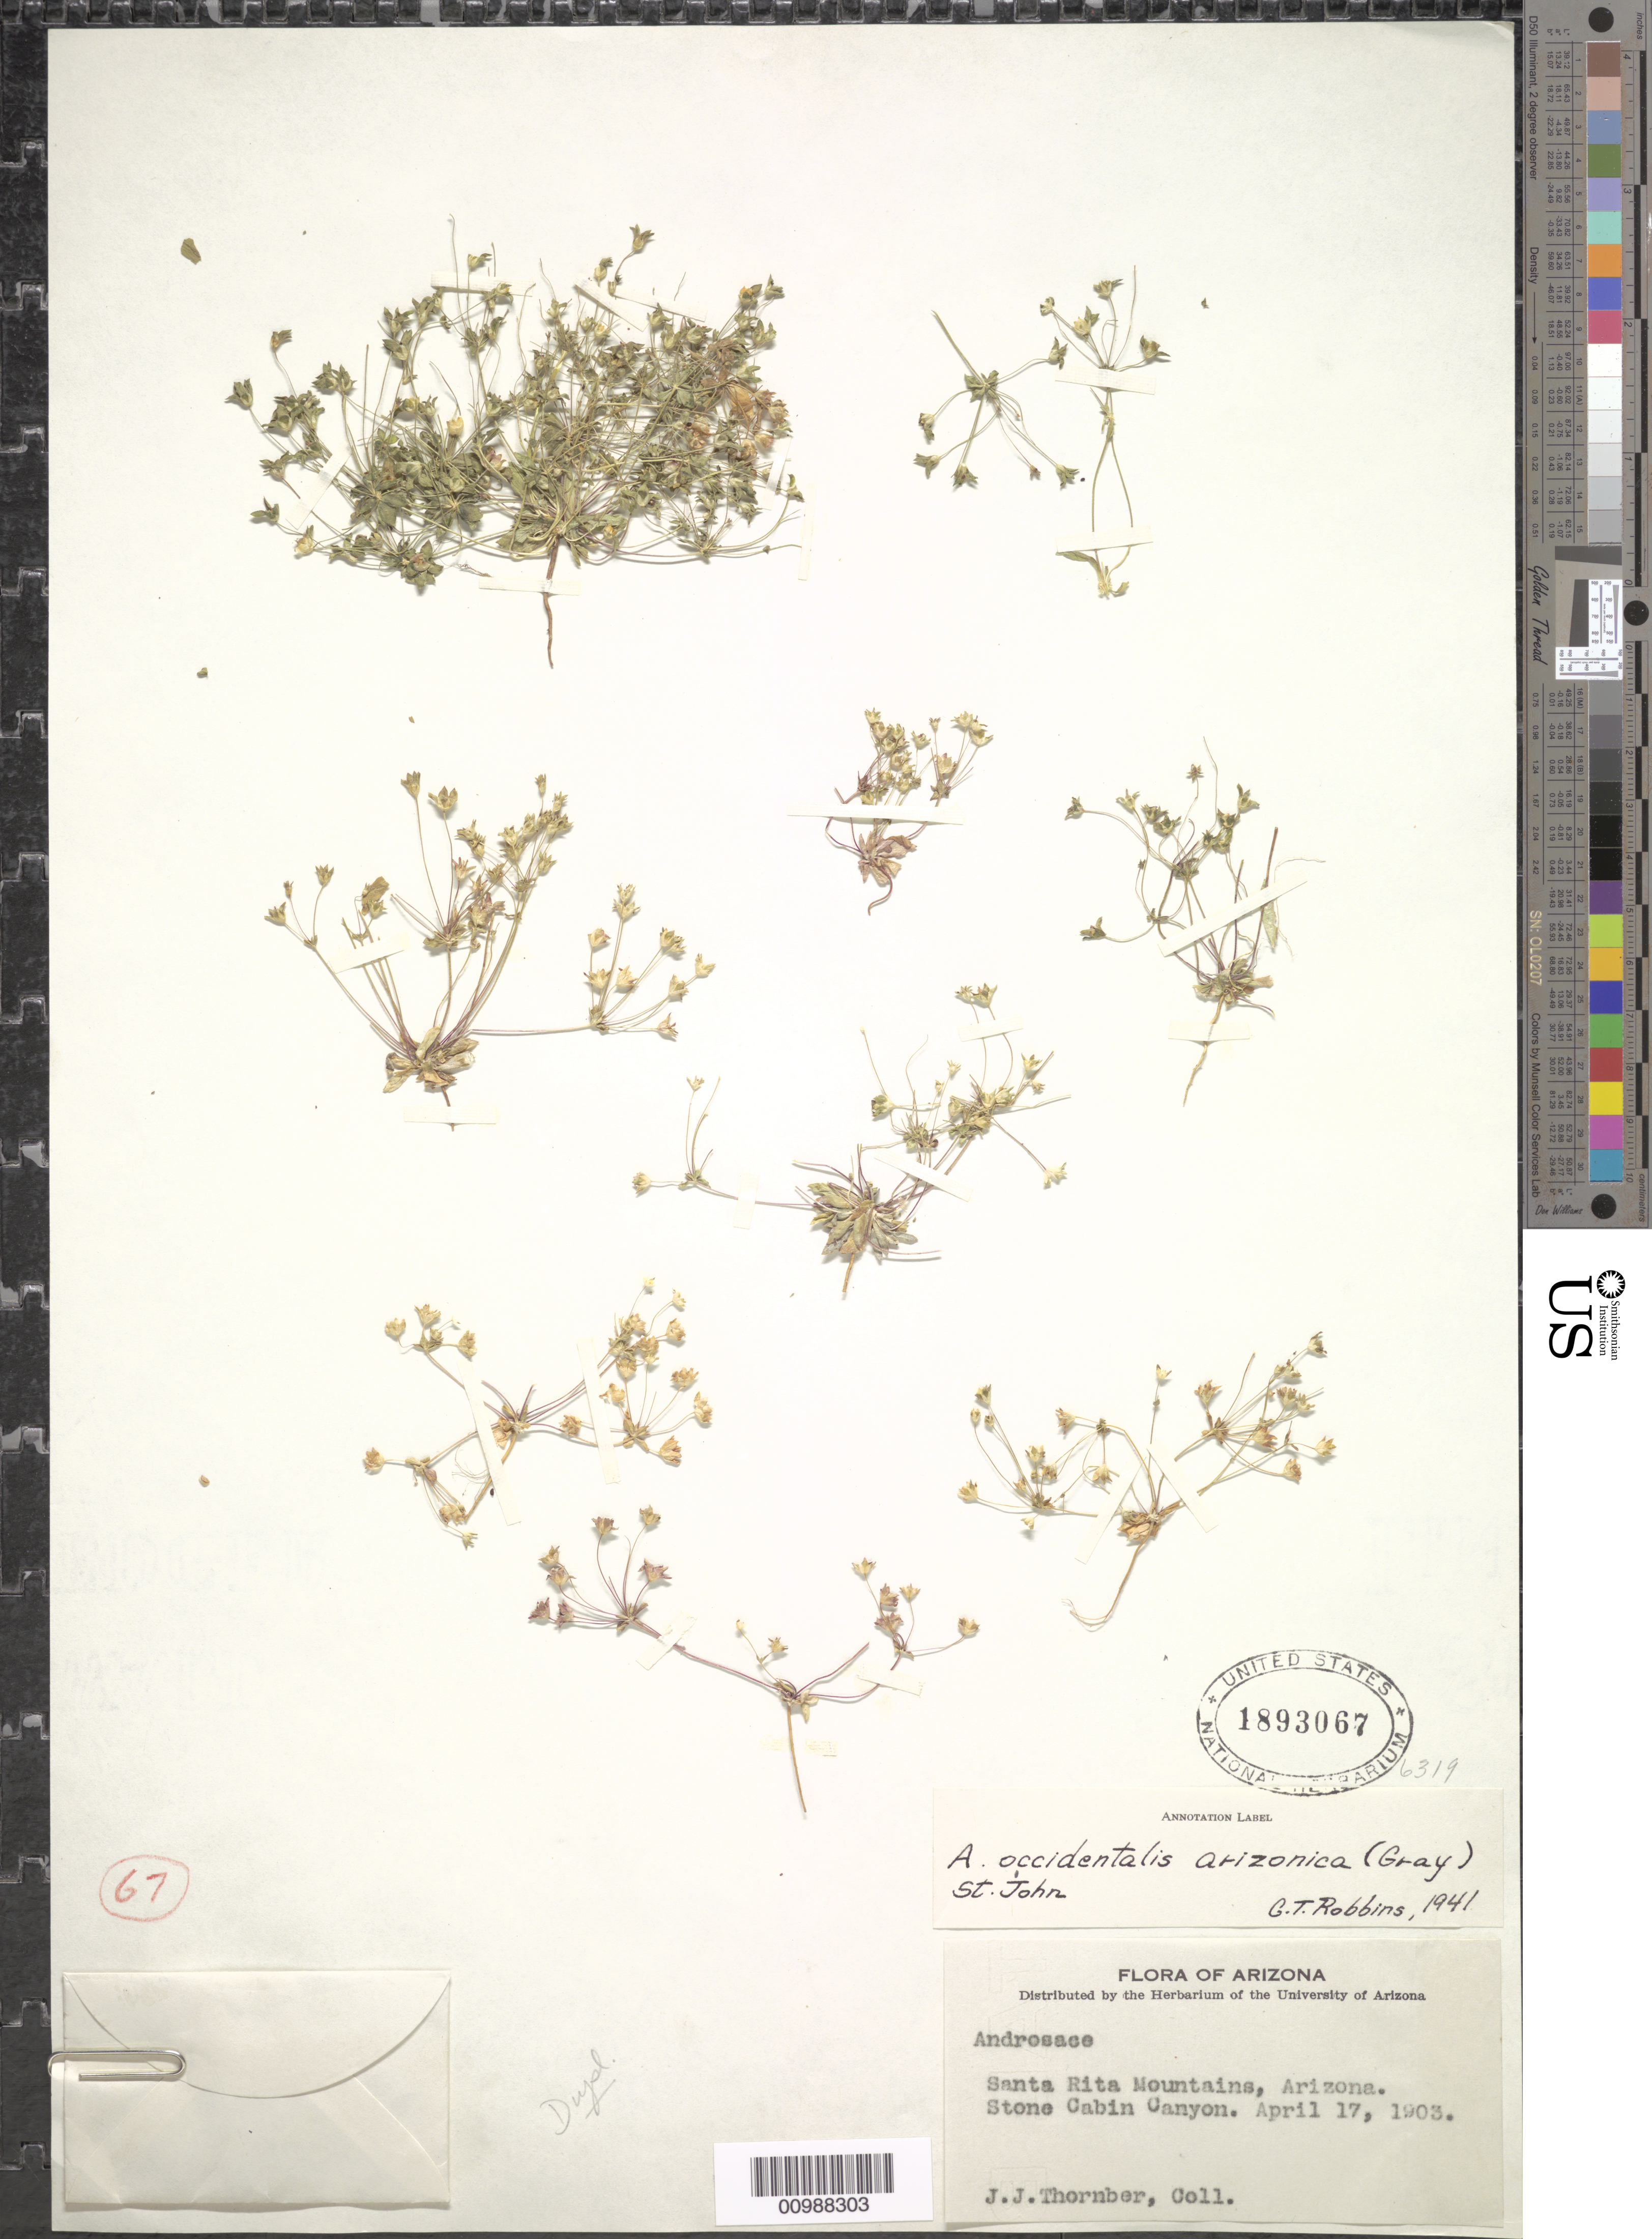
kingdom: Plantae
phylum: Tracheophyta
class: Magnoliopsida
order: Ericales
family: Primulaceae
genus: Androsace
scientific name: Androsace arizonica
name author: (A. Gray) A. Gray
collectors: J. Thornber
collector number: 67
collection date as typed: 17 Apr 1903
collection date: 1903-04-17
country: United States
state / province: Arizona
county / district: Santa Cruz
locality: Santa Rita Mountains, Stone Cabin Canyon.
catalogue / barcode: US 1893067